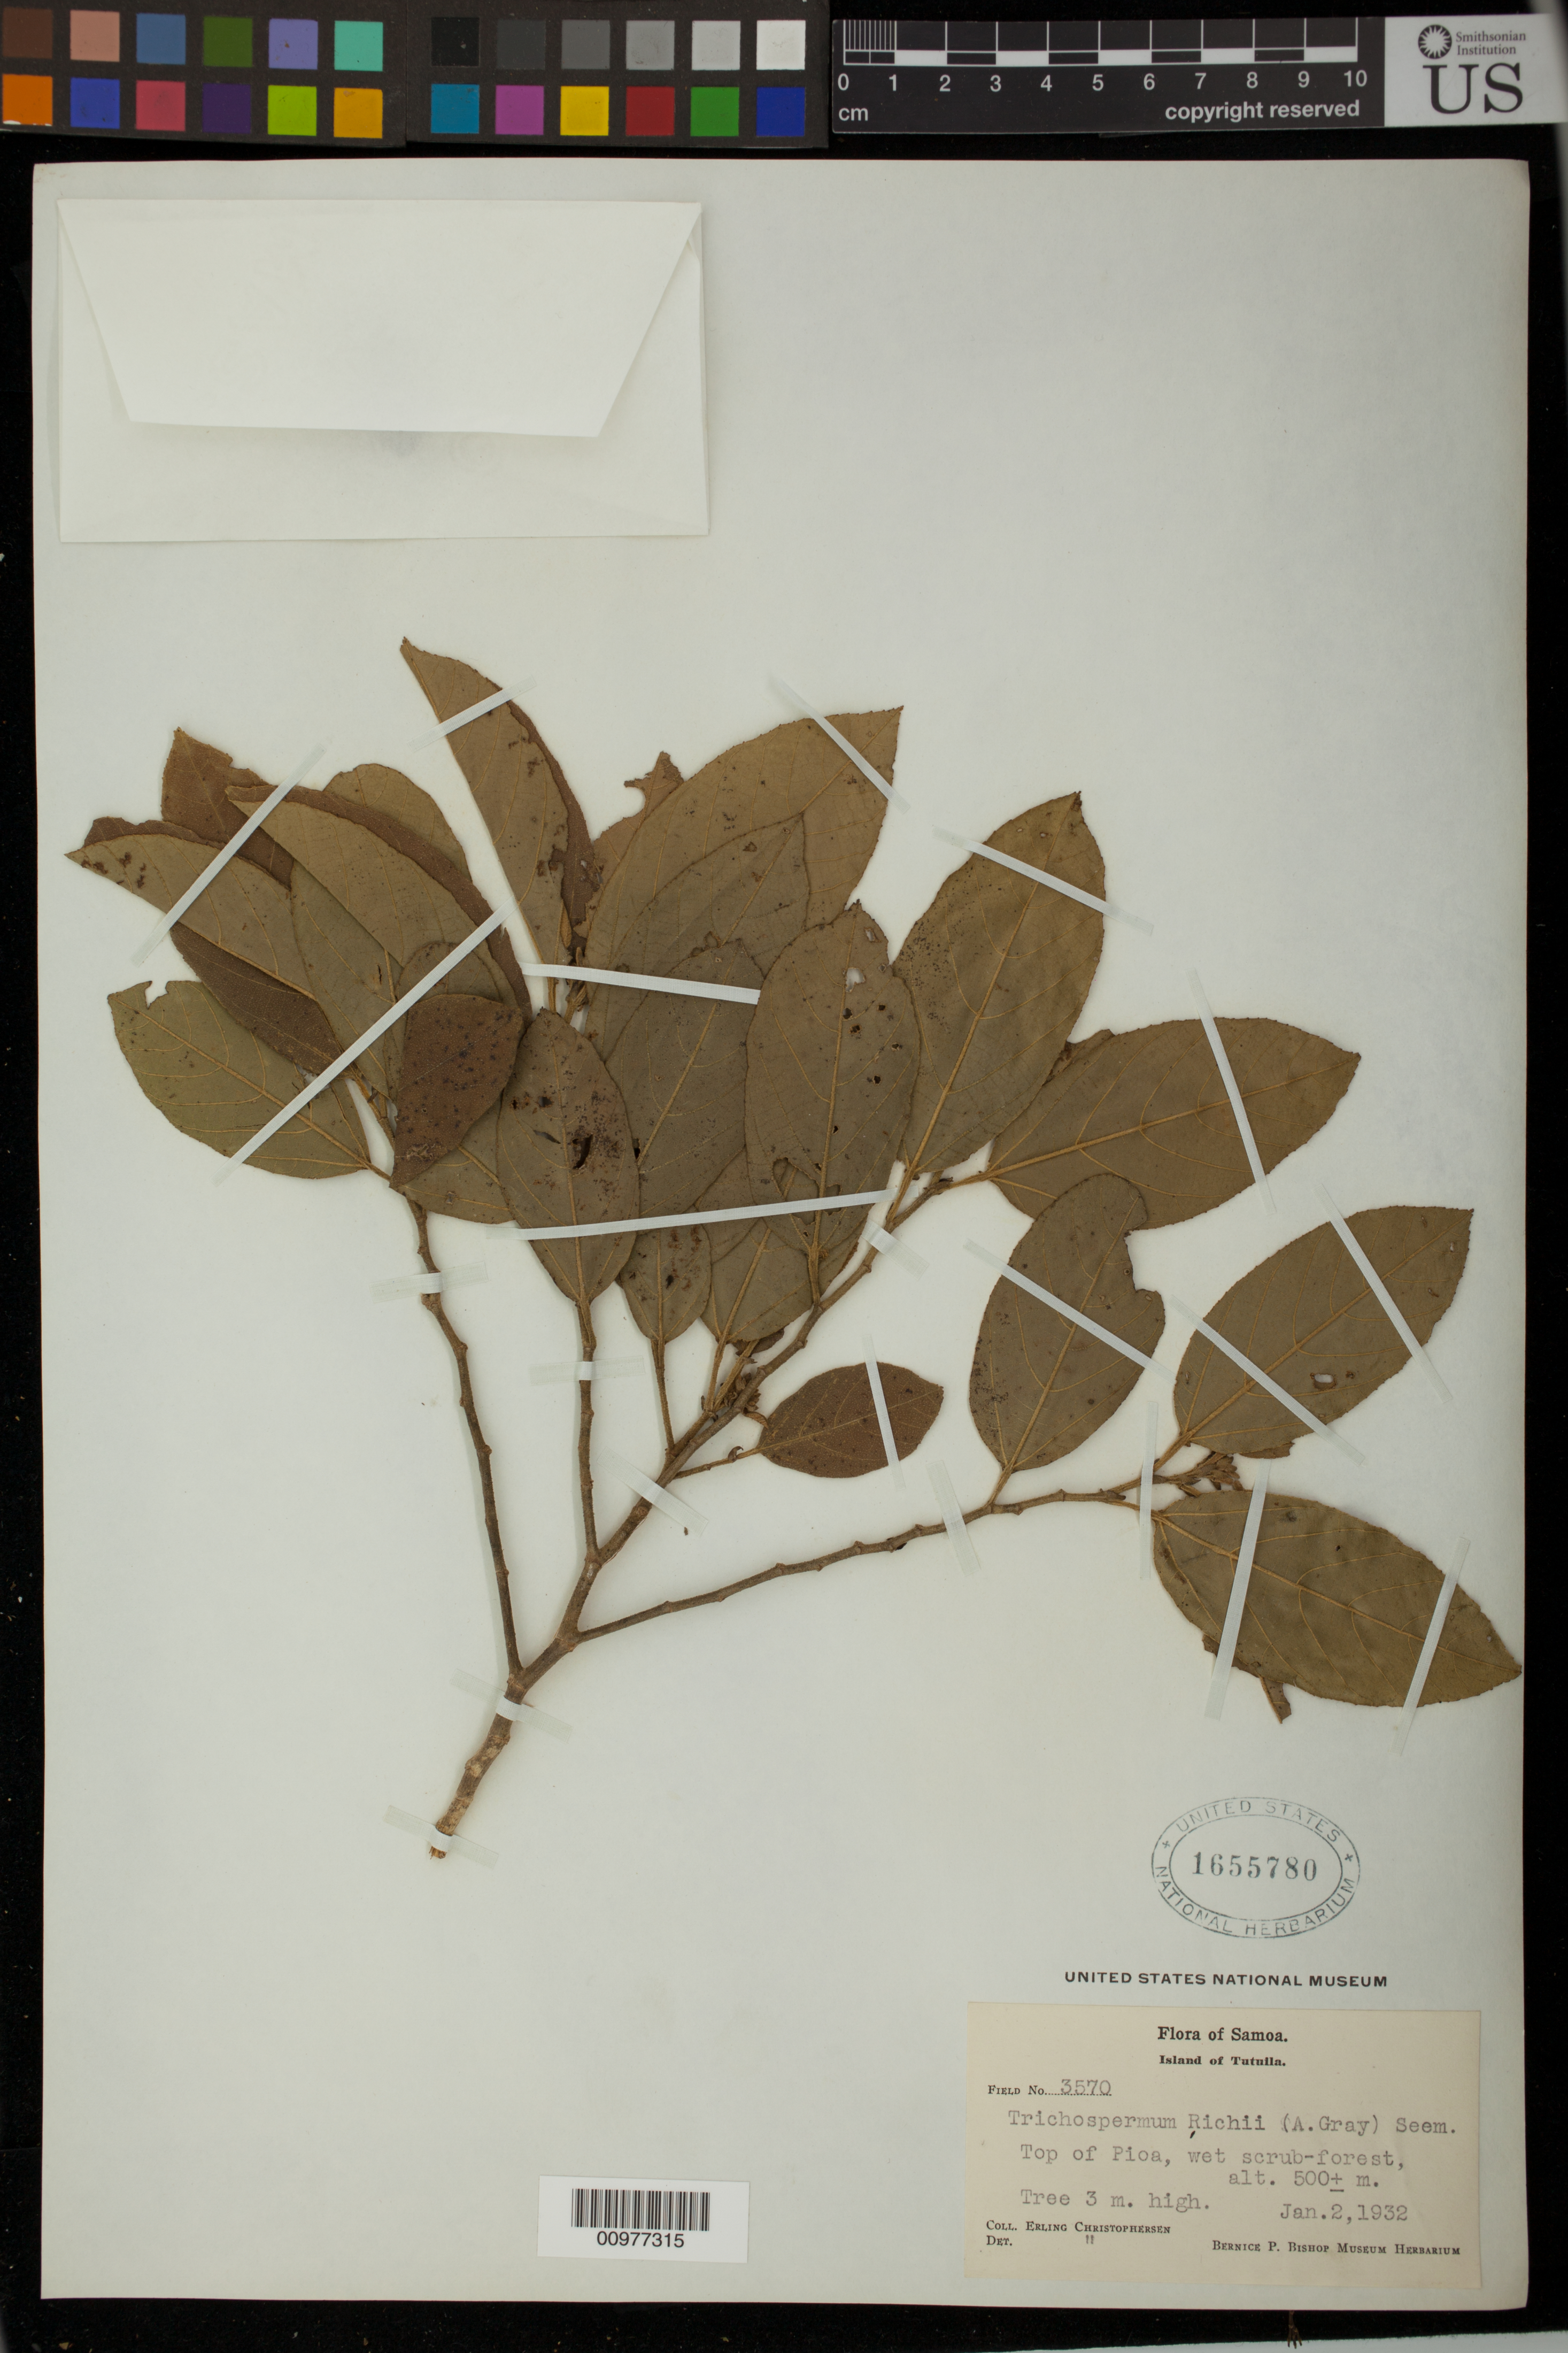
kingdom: Plantae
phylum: Tracheophyta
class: Magnoliopsida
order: Malvales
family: Malvaceae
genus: Trichospermum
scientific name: Trichospermum richii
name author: (A. Gray) Seem.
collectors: E. Christophersen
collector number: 3570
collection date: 1932-01-02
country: American Samoa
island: Tutuila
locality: Pago Pago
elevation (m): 500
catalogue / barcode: US 1655780